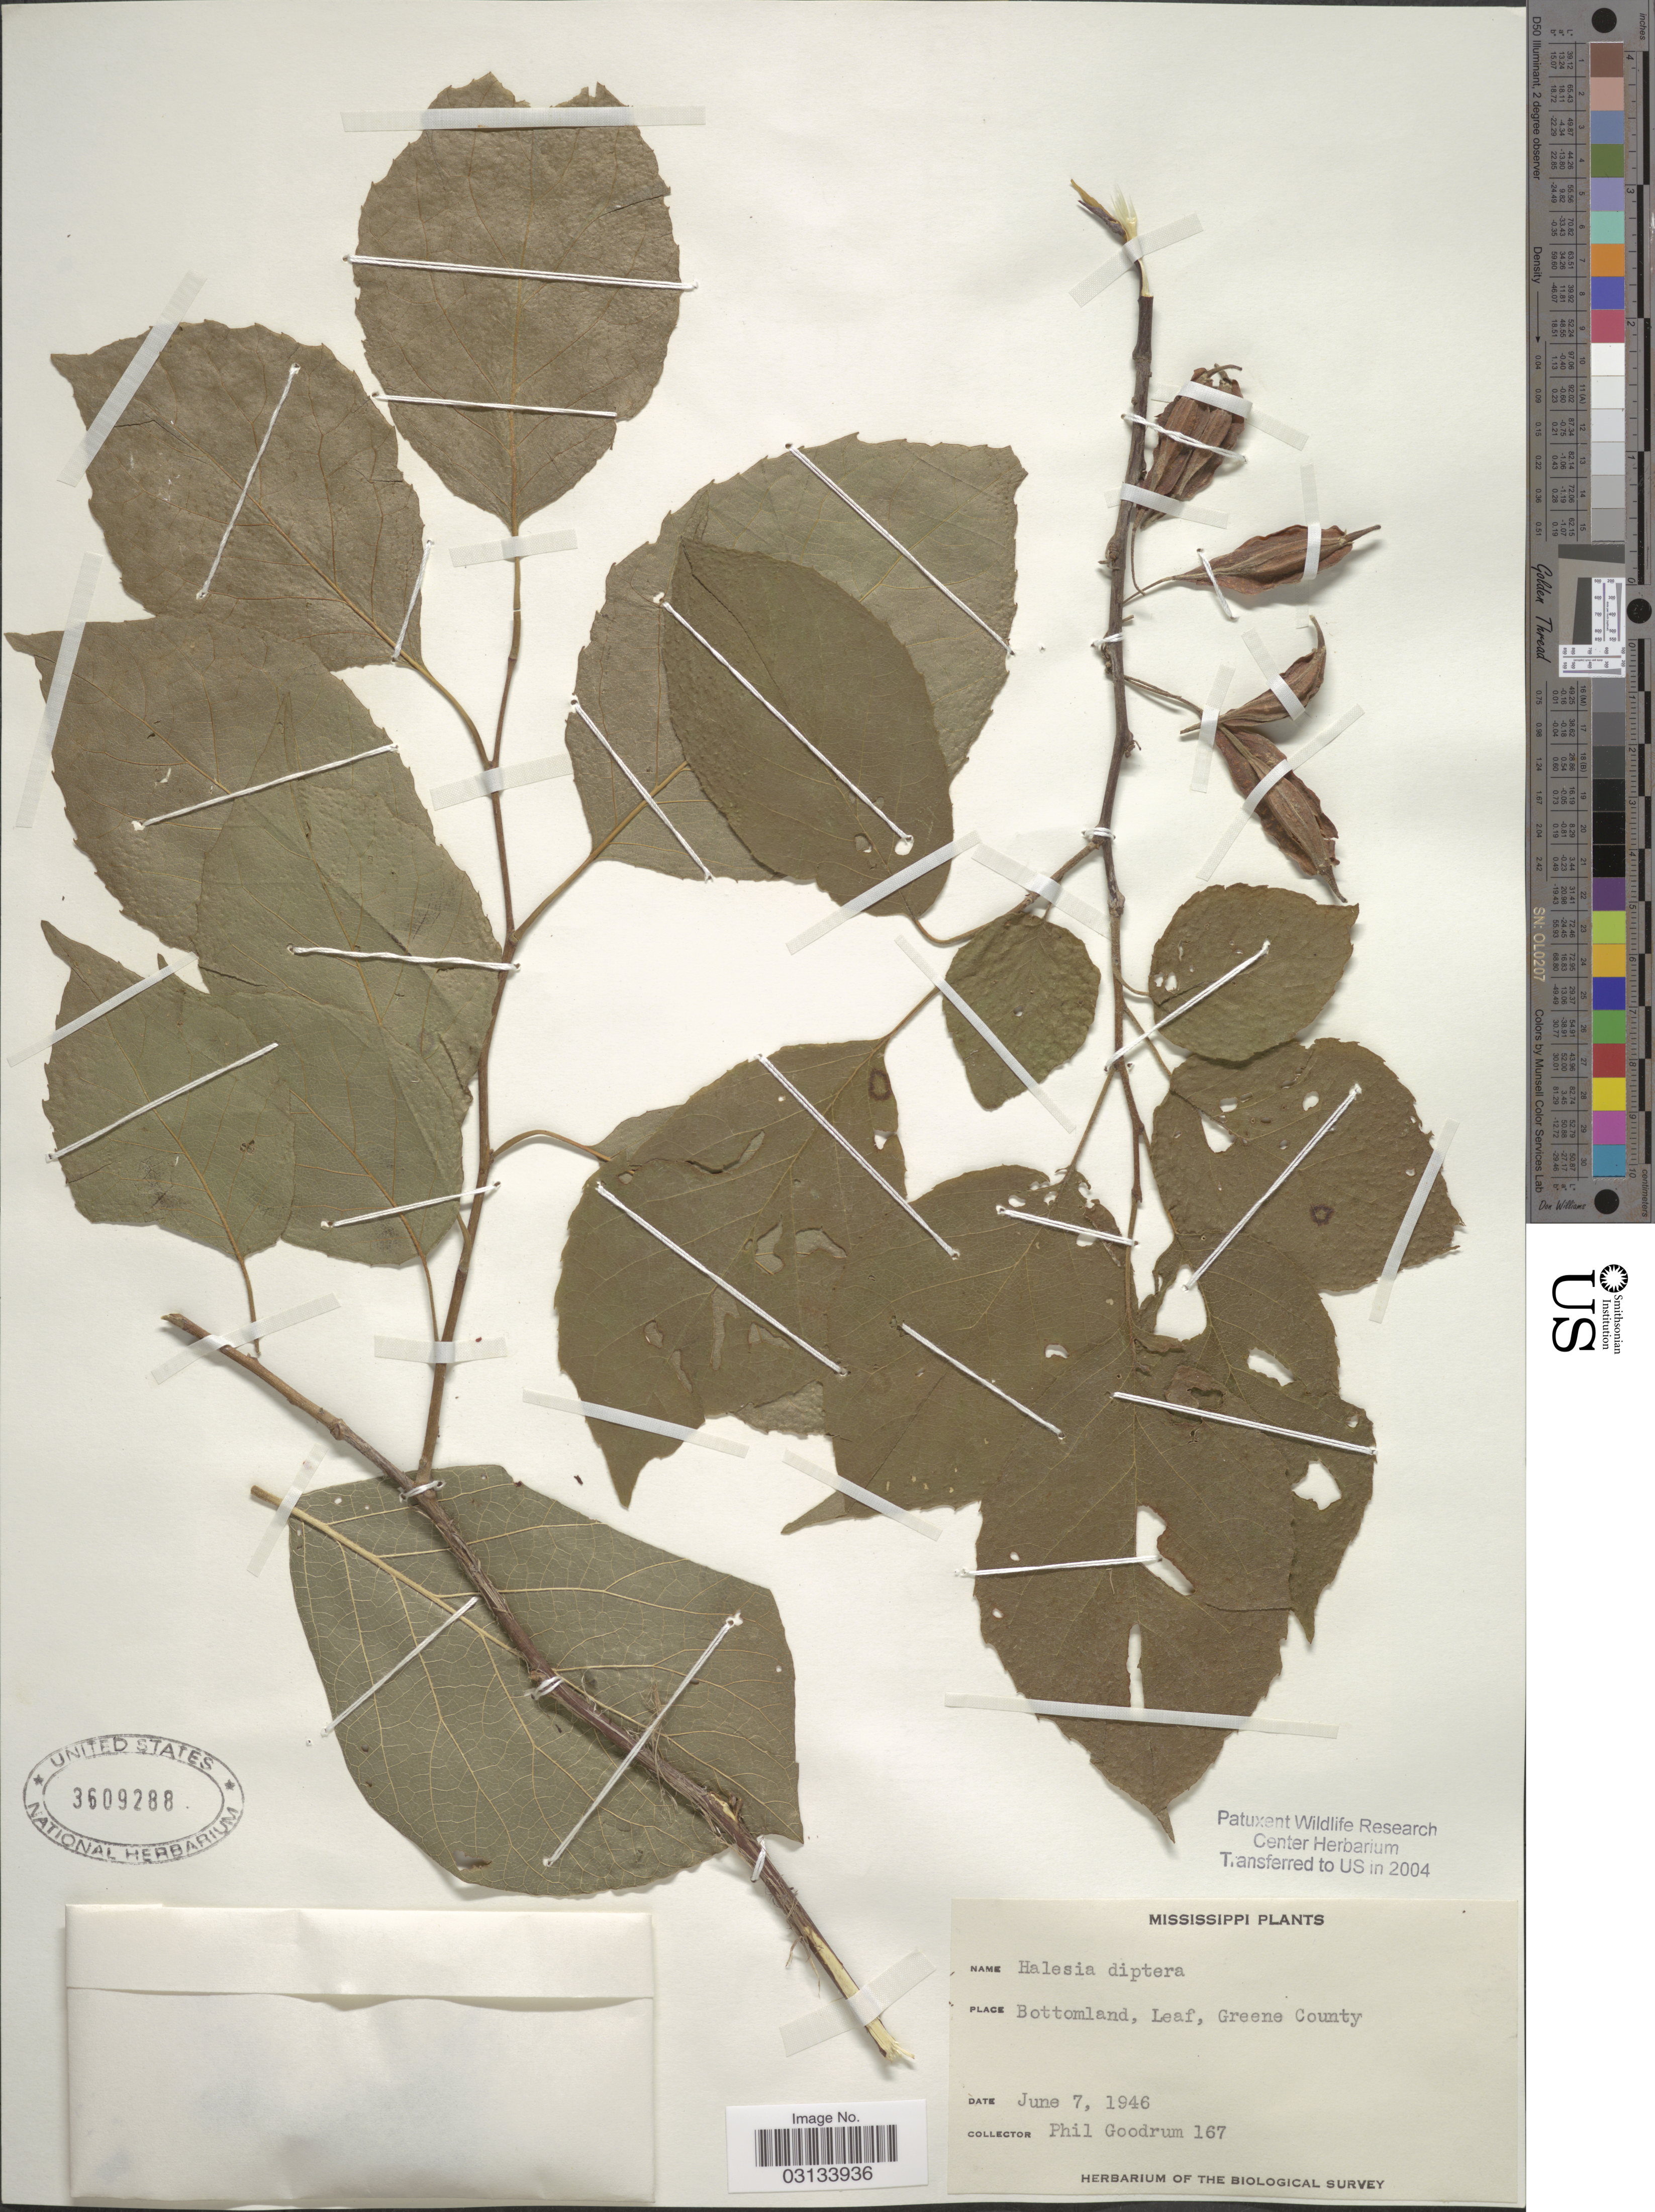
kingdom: Plantae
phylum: Tracheophyta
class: Magnoliopsida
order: Ericales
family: Styracaceae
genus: Halesia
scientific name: Halesia diptera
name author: J. Ellis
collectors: P. Goodrum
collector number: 167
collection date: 1946-06-07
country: United States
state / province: Mississippi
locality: Bottomland, Leaf, Greene County.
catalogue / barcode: US 3609288